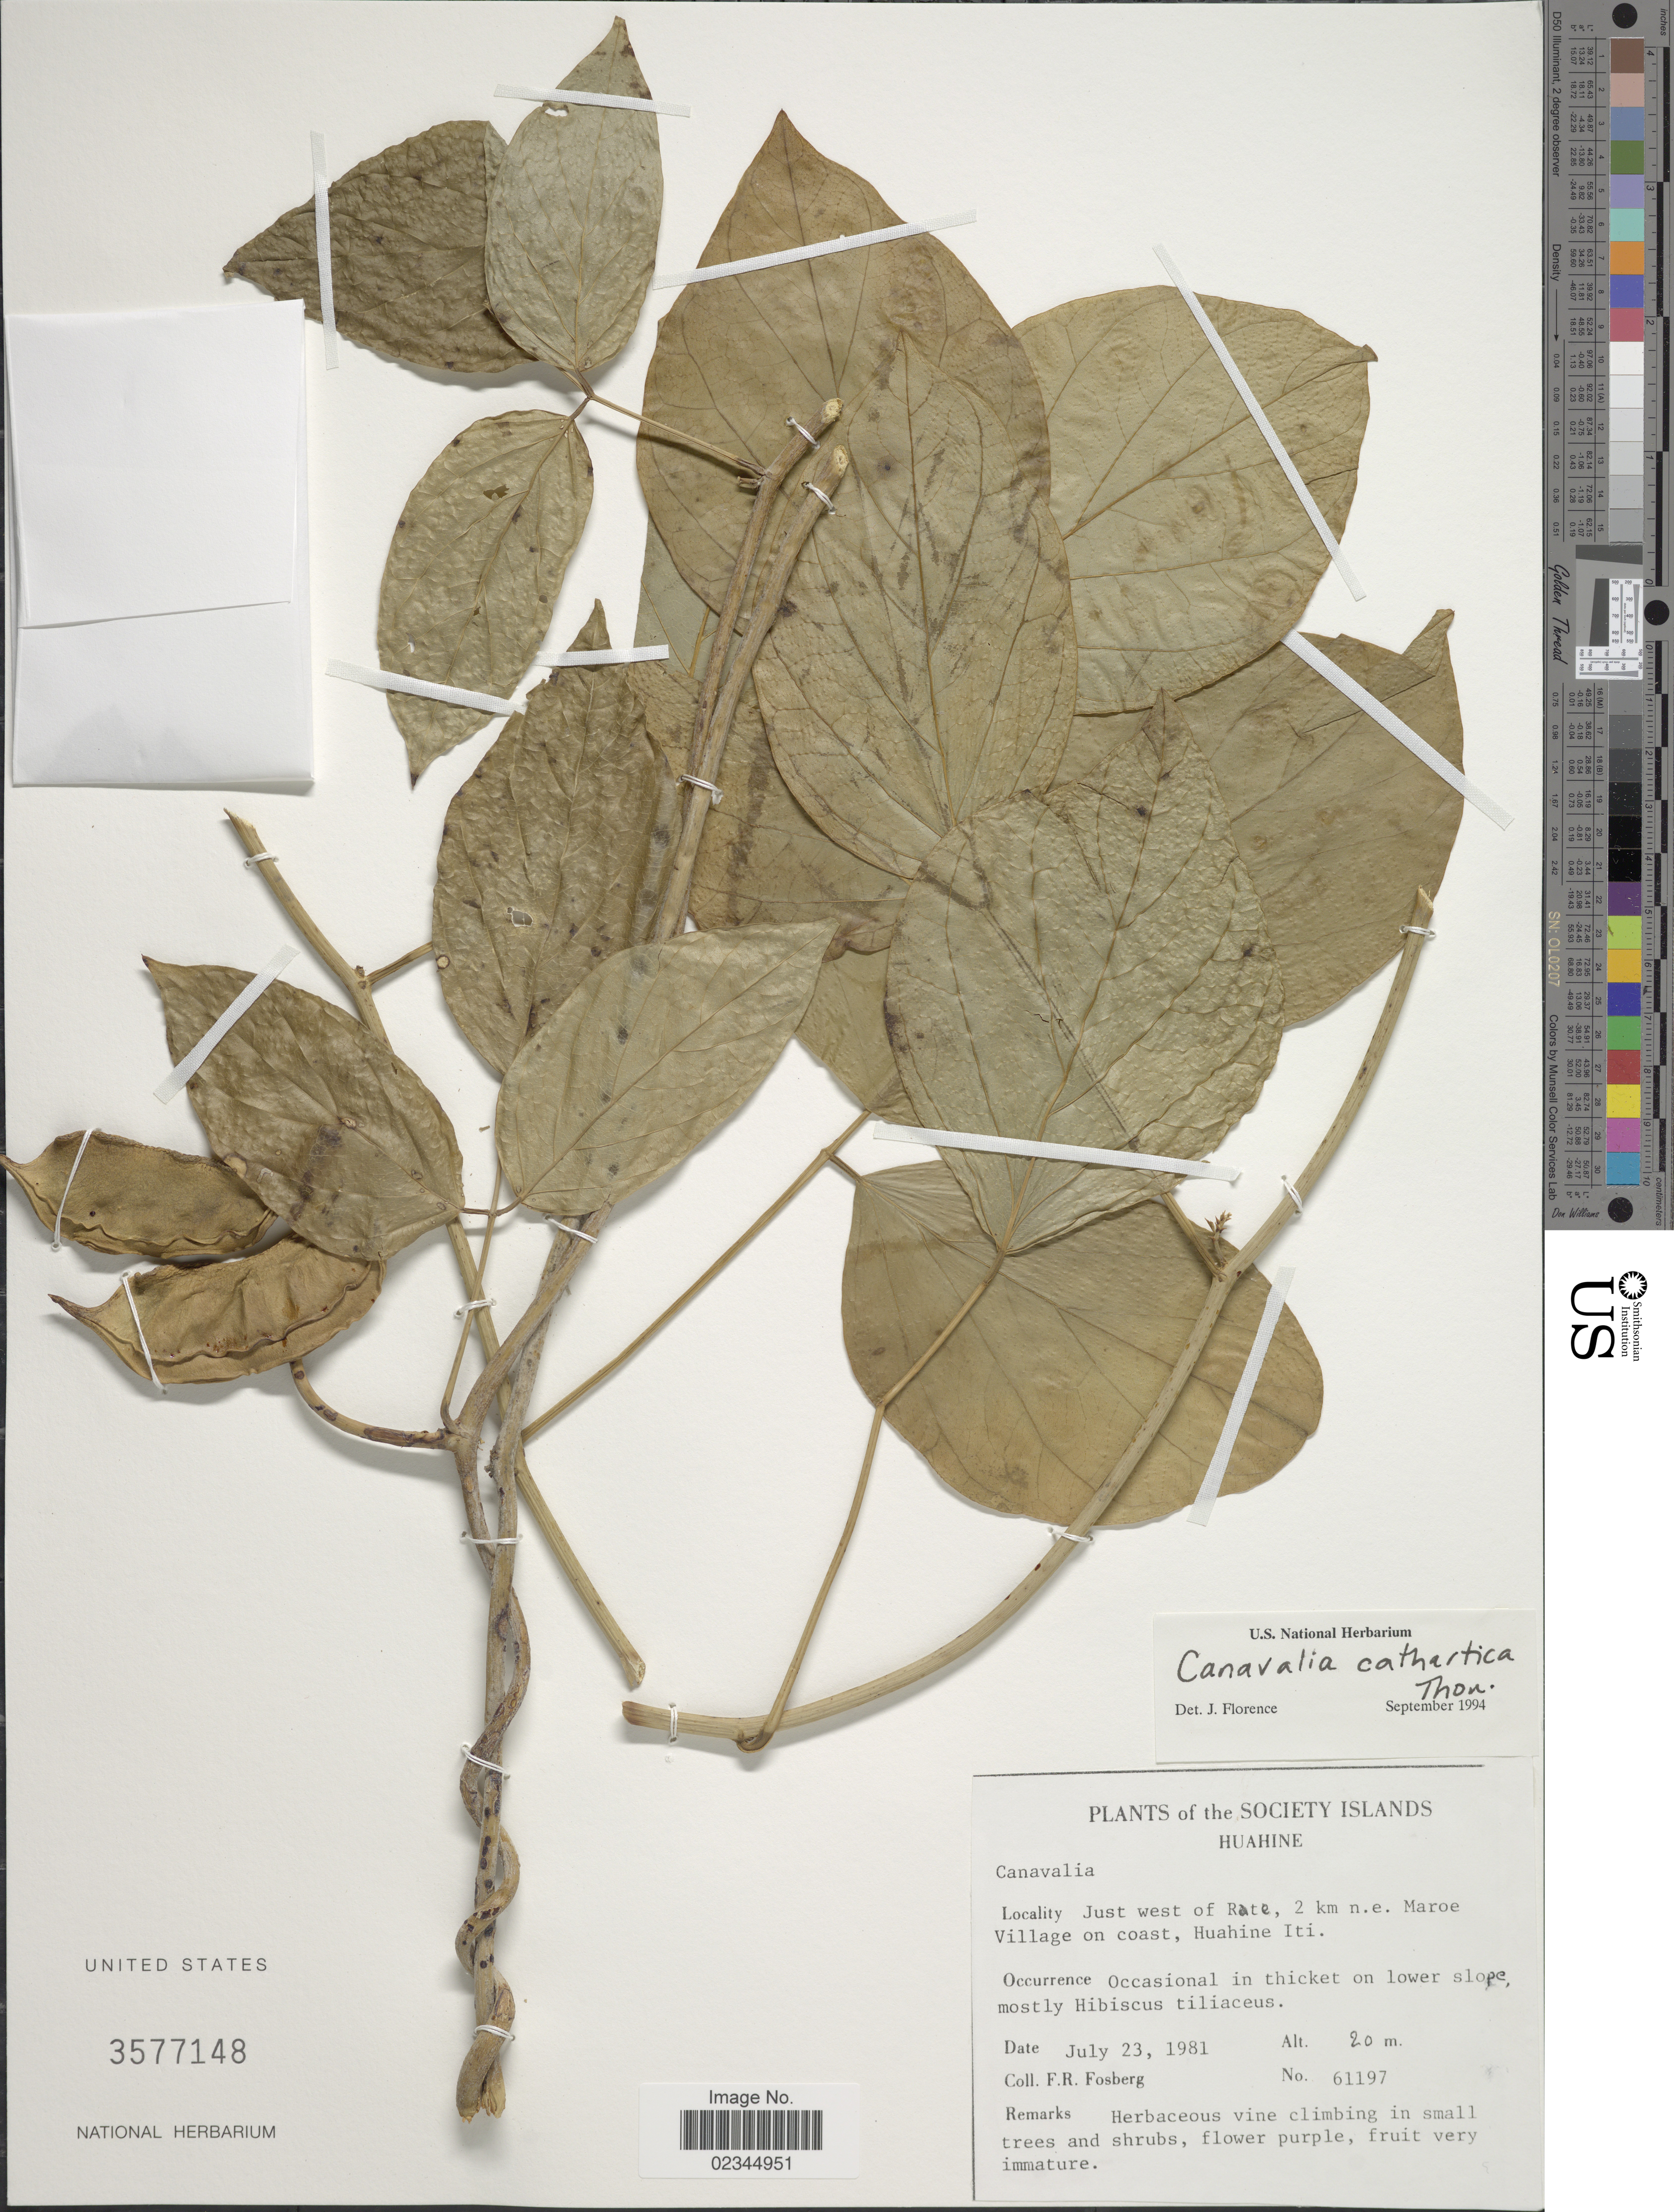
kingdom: Plantae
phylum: Tracheophyta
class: Magnoliopsida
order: Fabales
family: Fabaceae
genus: Canavalia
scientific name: Canavalia cathartica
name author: Thouars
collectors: F. R. Fosberg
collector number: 61197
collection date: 1981-07-23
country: French Polynesia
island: Huahine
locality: Society Islands, Huahine, just west of Rte, 2 km n.e. Maroe Village on coast, Huahine Iti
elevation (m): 20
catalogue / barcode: US 3577148